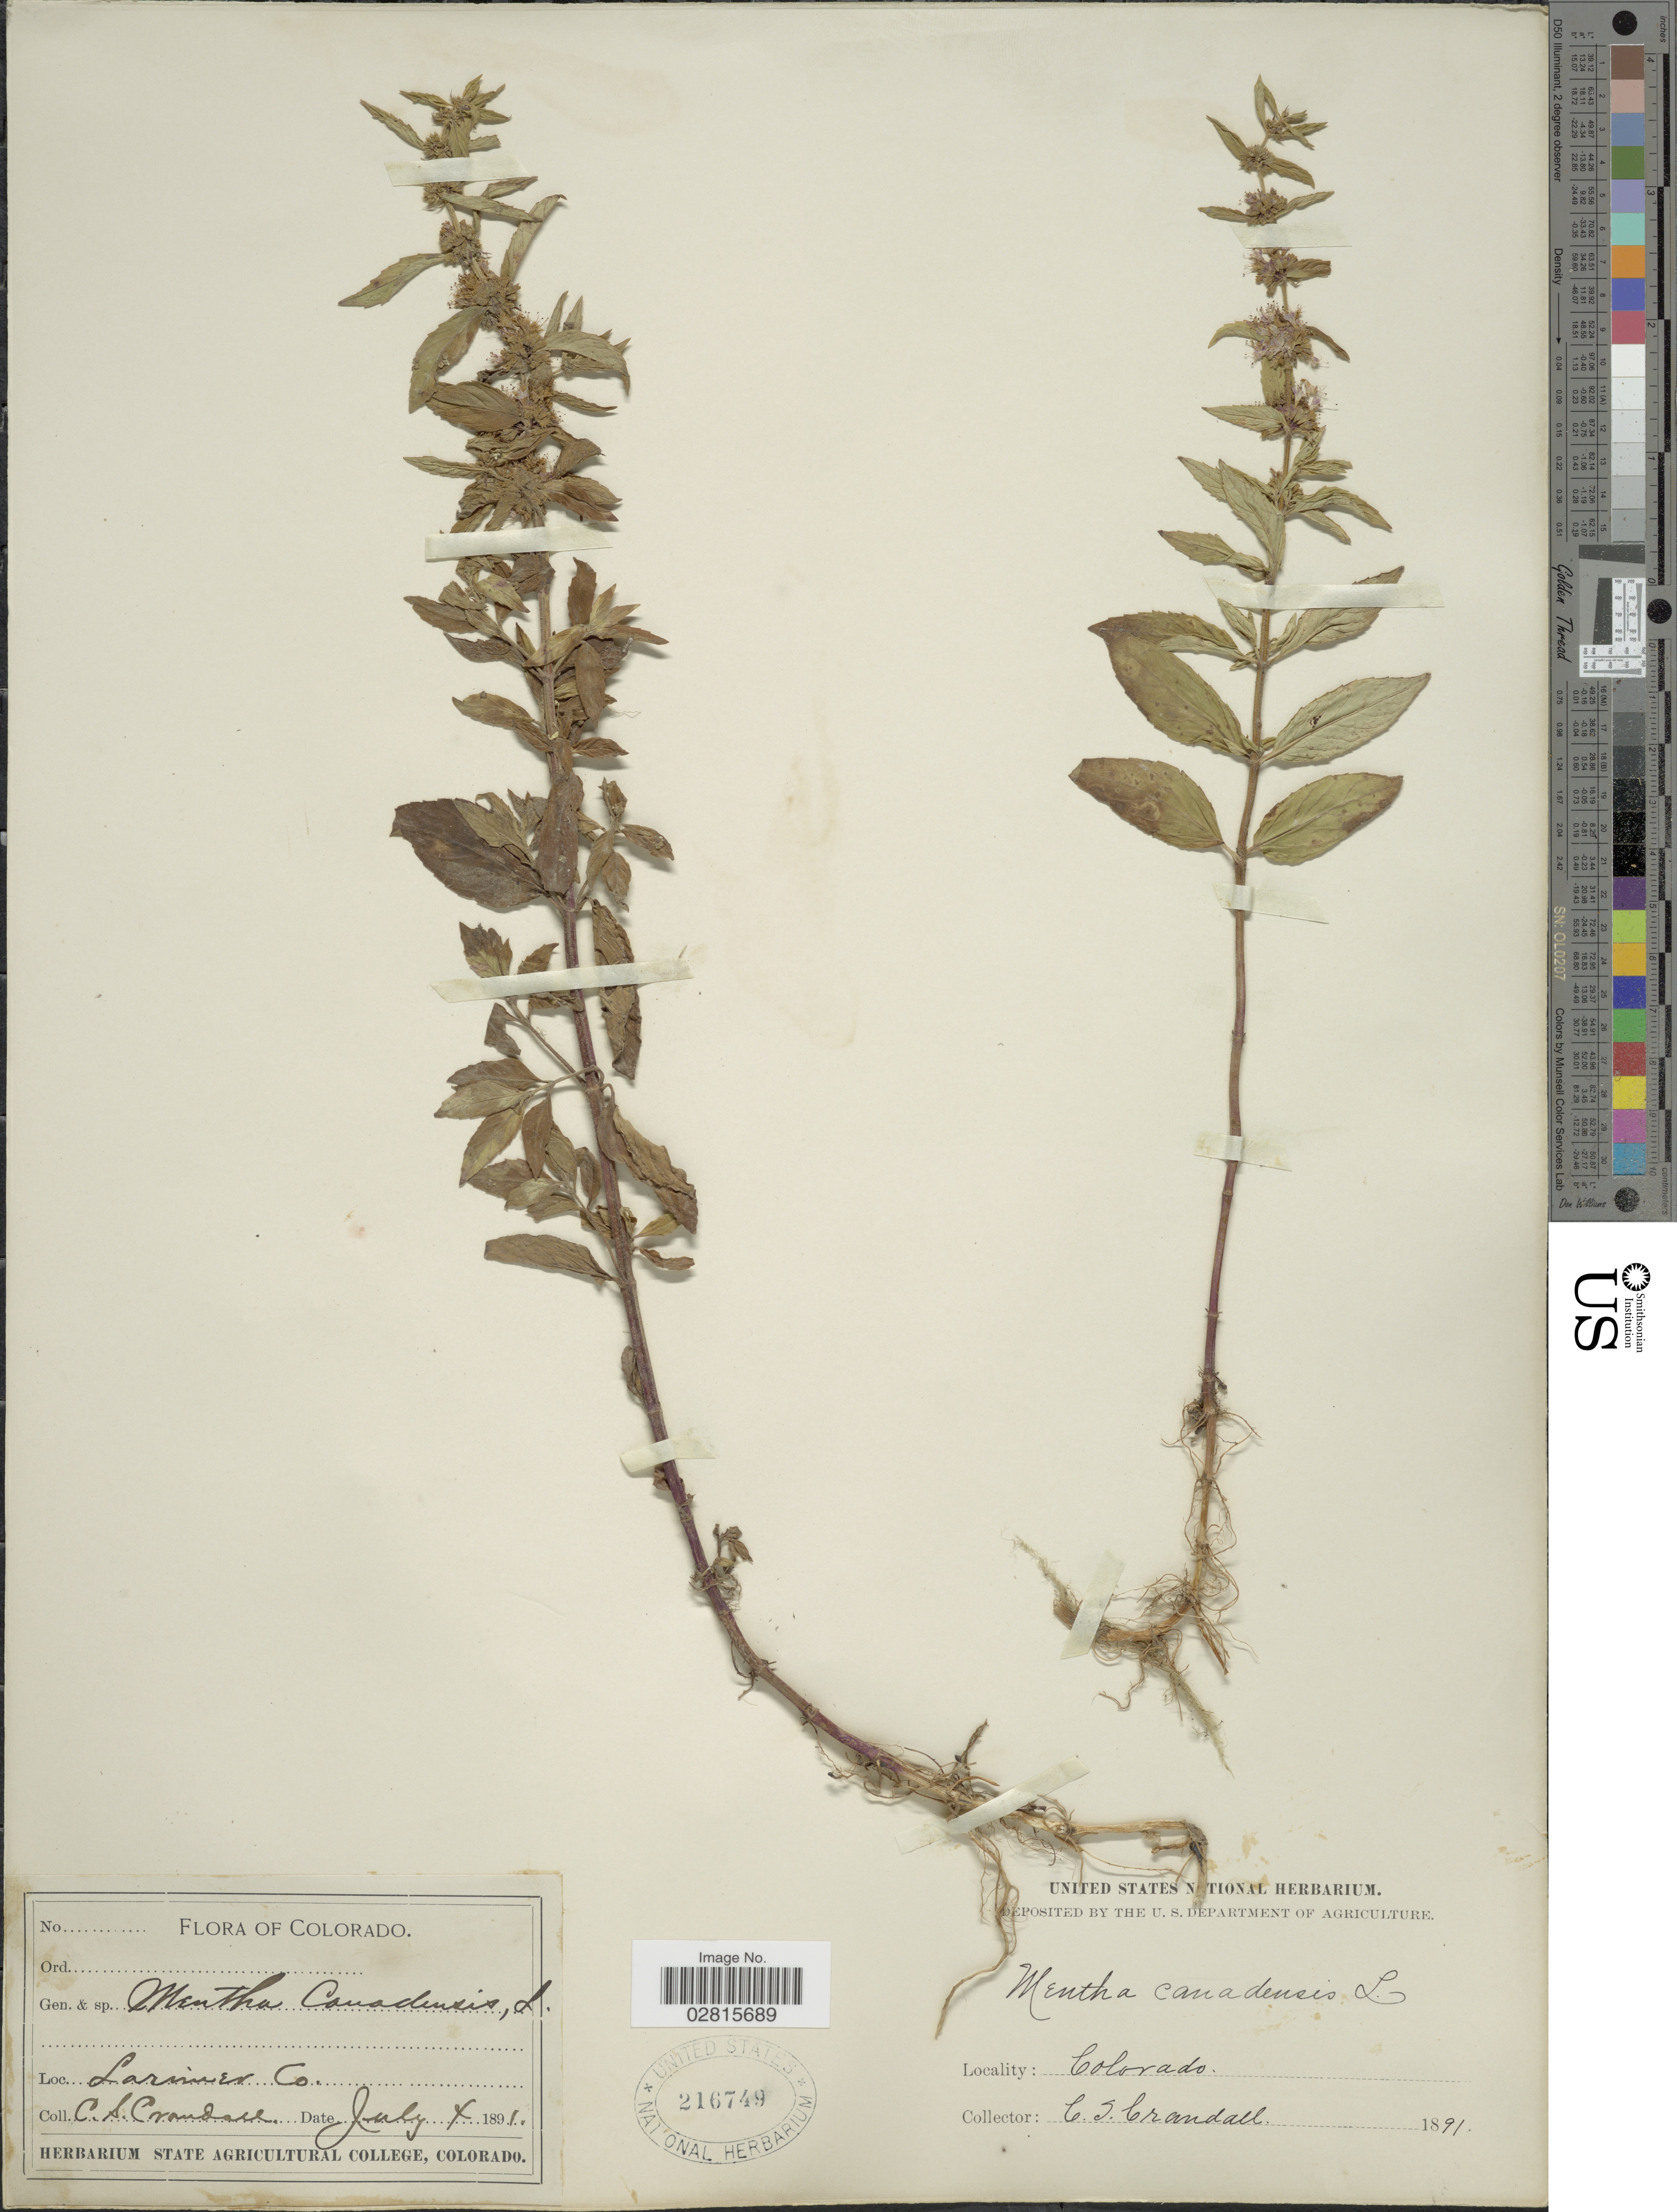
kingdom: Plantae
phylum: Tracheophyta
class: Magnoliopsida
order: Lamiales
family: Lamiaceae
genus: Mentha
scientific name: Mentha penardii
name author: (Briq.) Rydb.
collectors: C. Crandall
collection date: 1891-07-04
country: United States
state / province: Colorado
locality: Larimer Co.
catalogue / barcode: US 216749